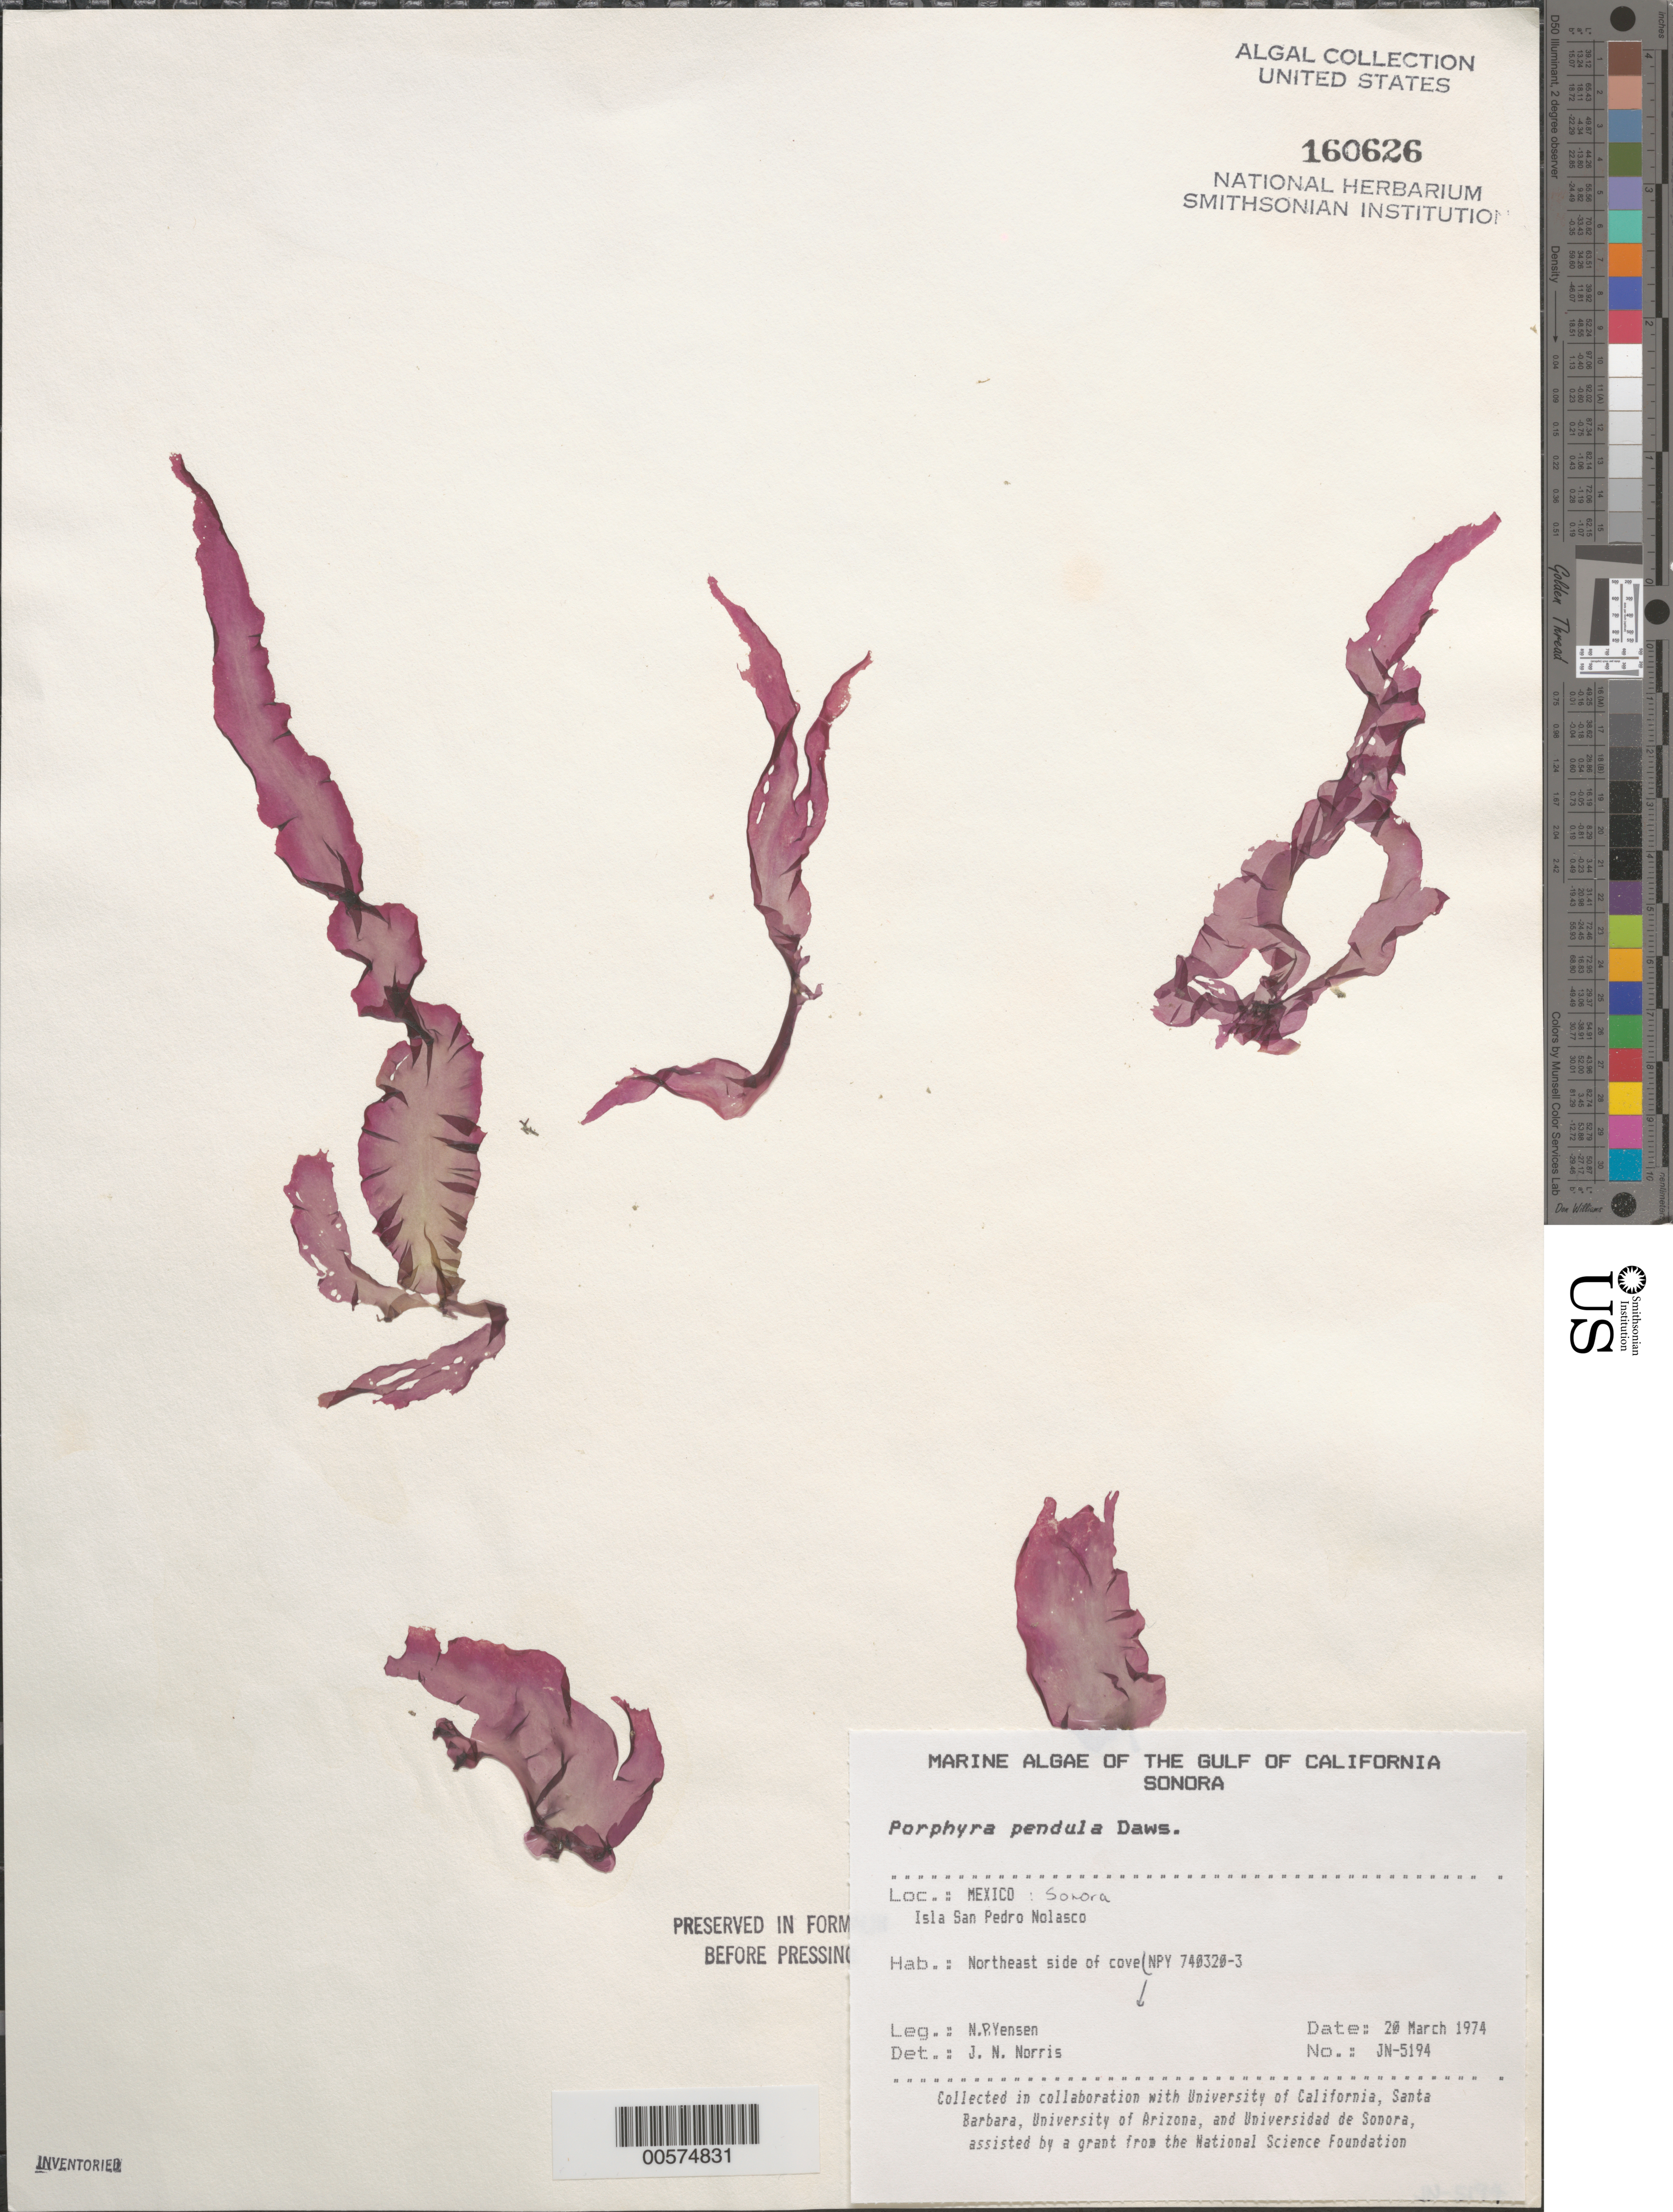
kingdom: Plantae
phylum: Rhodophyta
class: Bangiophyceae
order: Bangiales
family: Bangiaceae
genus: Porphyra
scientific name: Porphyra pendula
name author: E.Y. Dawson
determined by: Norris, James N.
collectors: N. Yensen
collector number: Jn-5194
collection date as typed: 20 Mar 1974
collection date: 1974-03-20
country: Mexico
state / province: Sonora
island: Isla San Pedro Nolasco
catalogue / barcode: US 160626